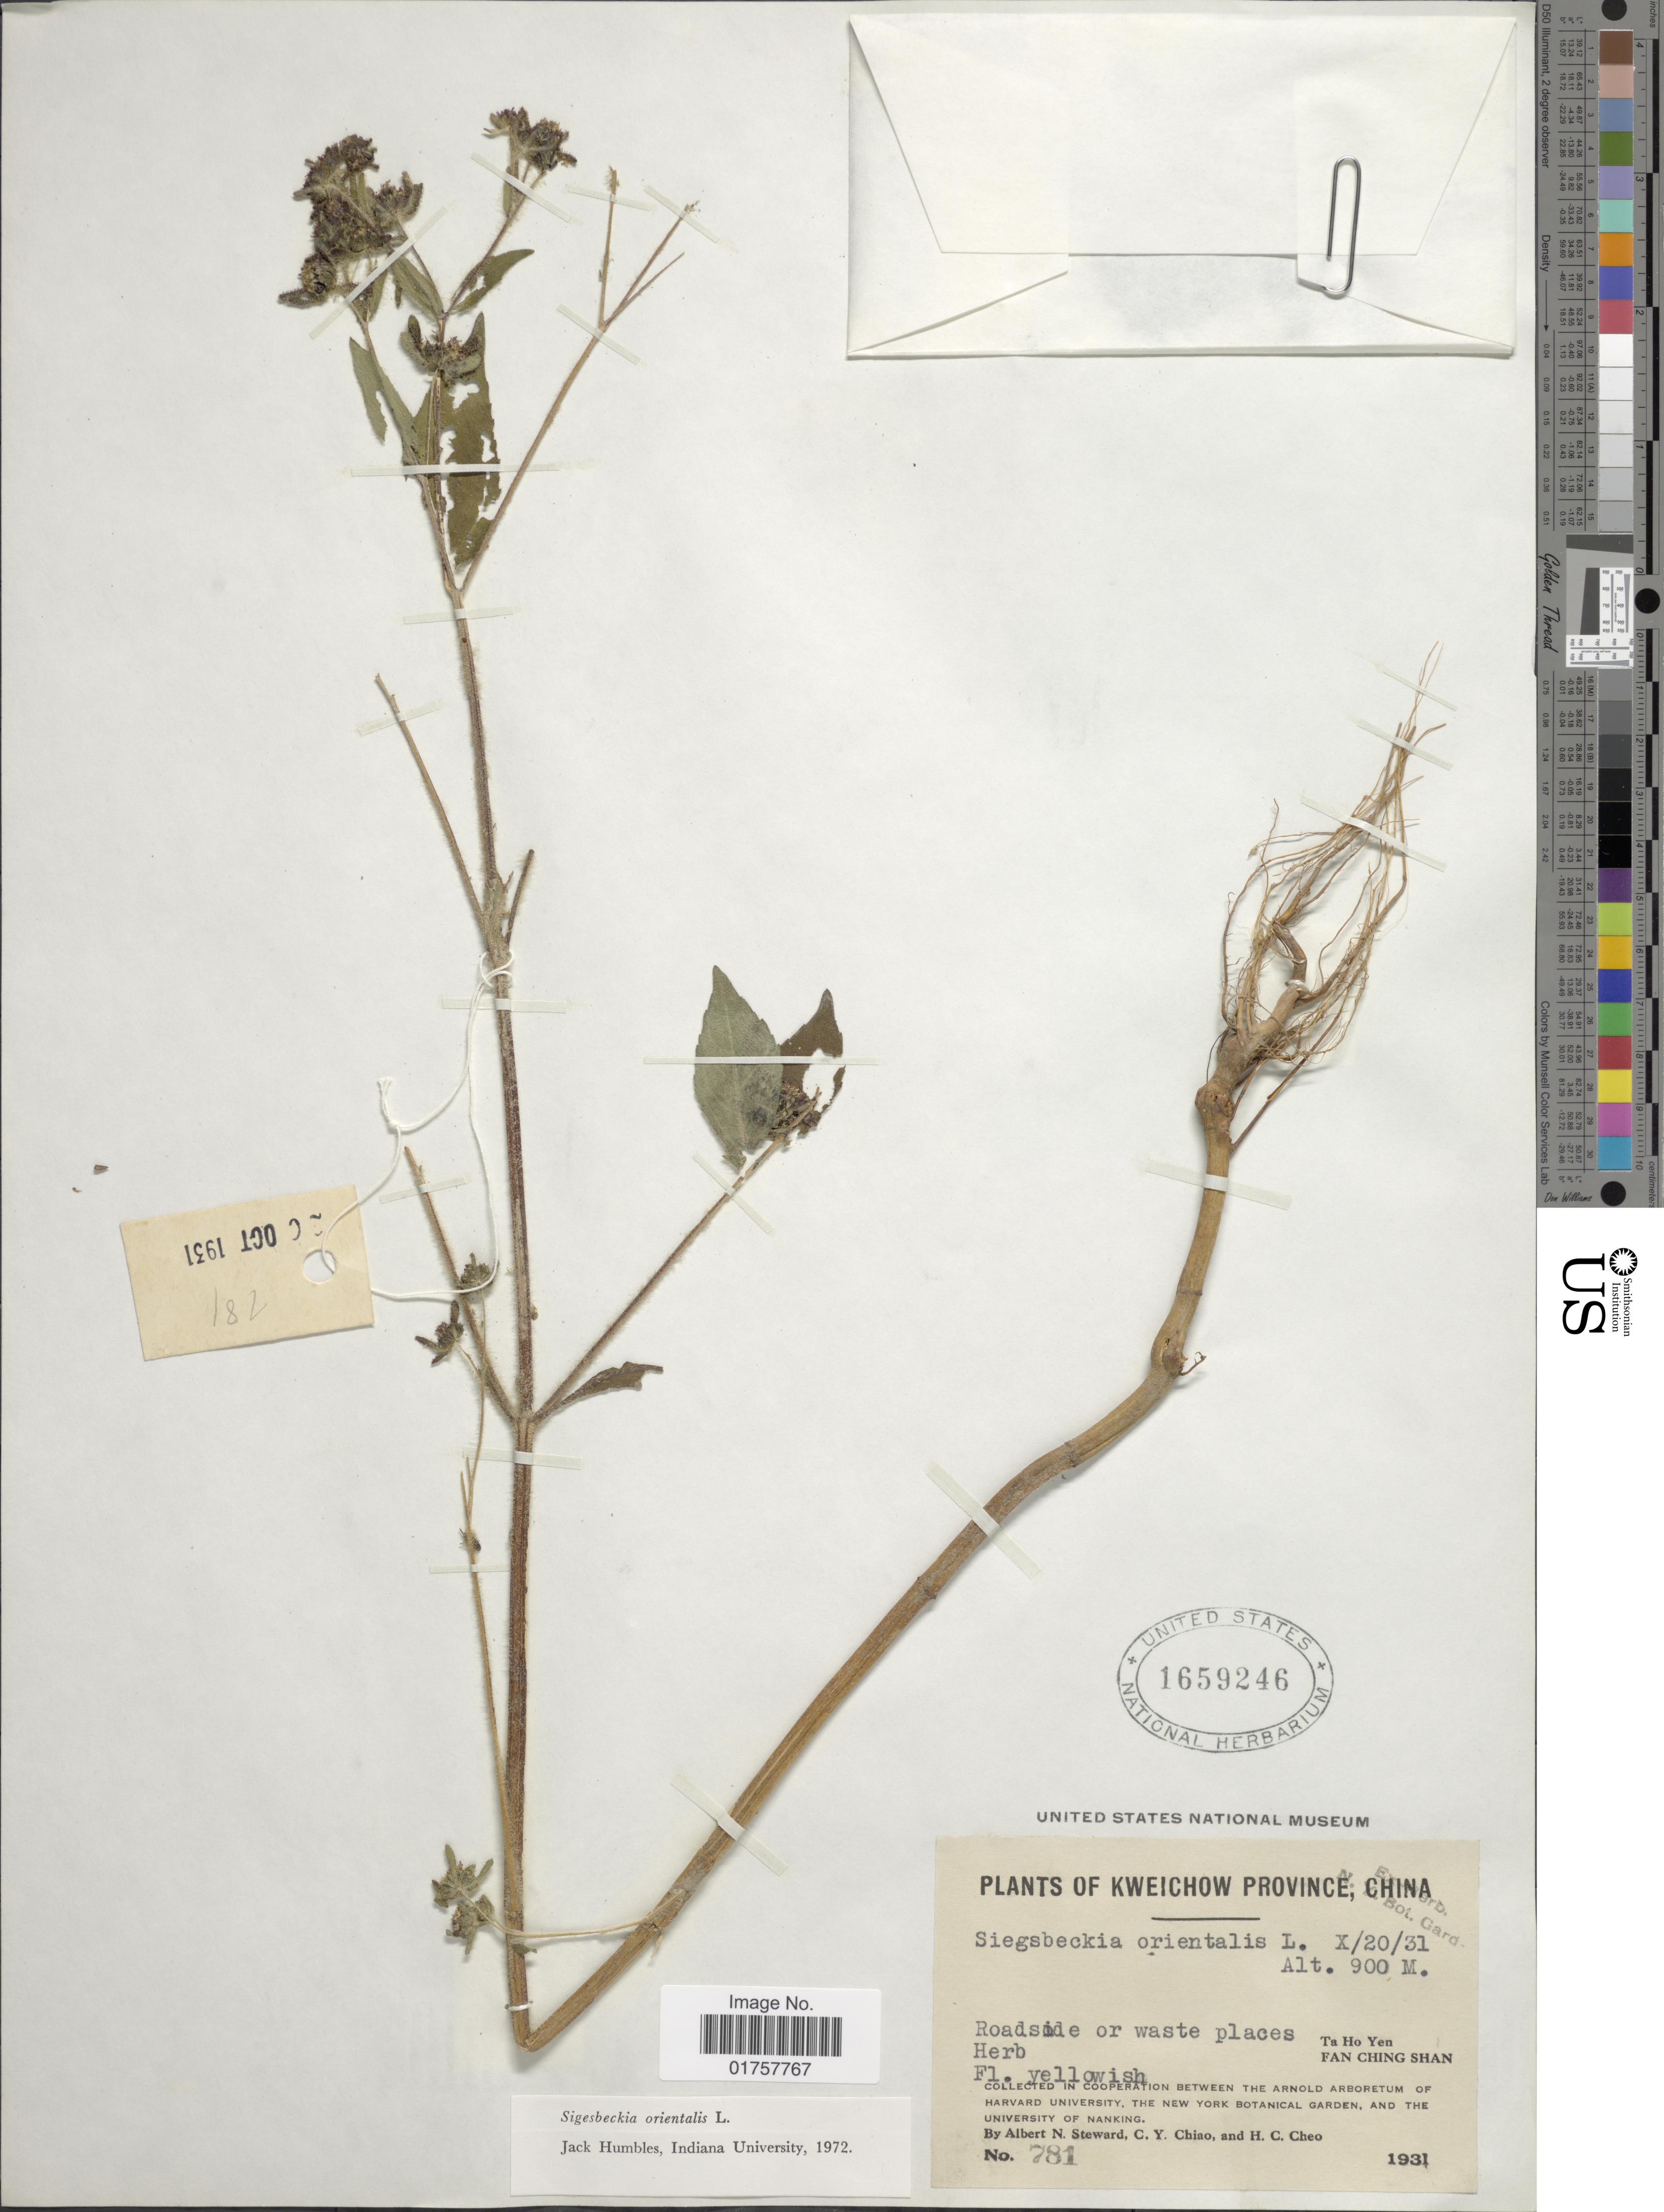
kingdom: Plantae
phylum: Tracheophyta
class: Magnoliopsida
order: Asterales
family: Asteraceae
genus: Sigesbeckia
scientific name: Sigesbeckia orientalis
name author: L.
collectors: A. N. Steward, C. Y. Chiao & H. Cheo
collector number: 781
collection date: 1931-10-20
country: China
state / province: Guizhou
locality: Kweichow Province. Ta Ho Yen. Fan Ching Shan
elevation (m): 900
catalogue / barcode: US 1659246